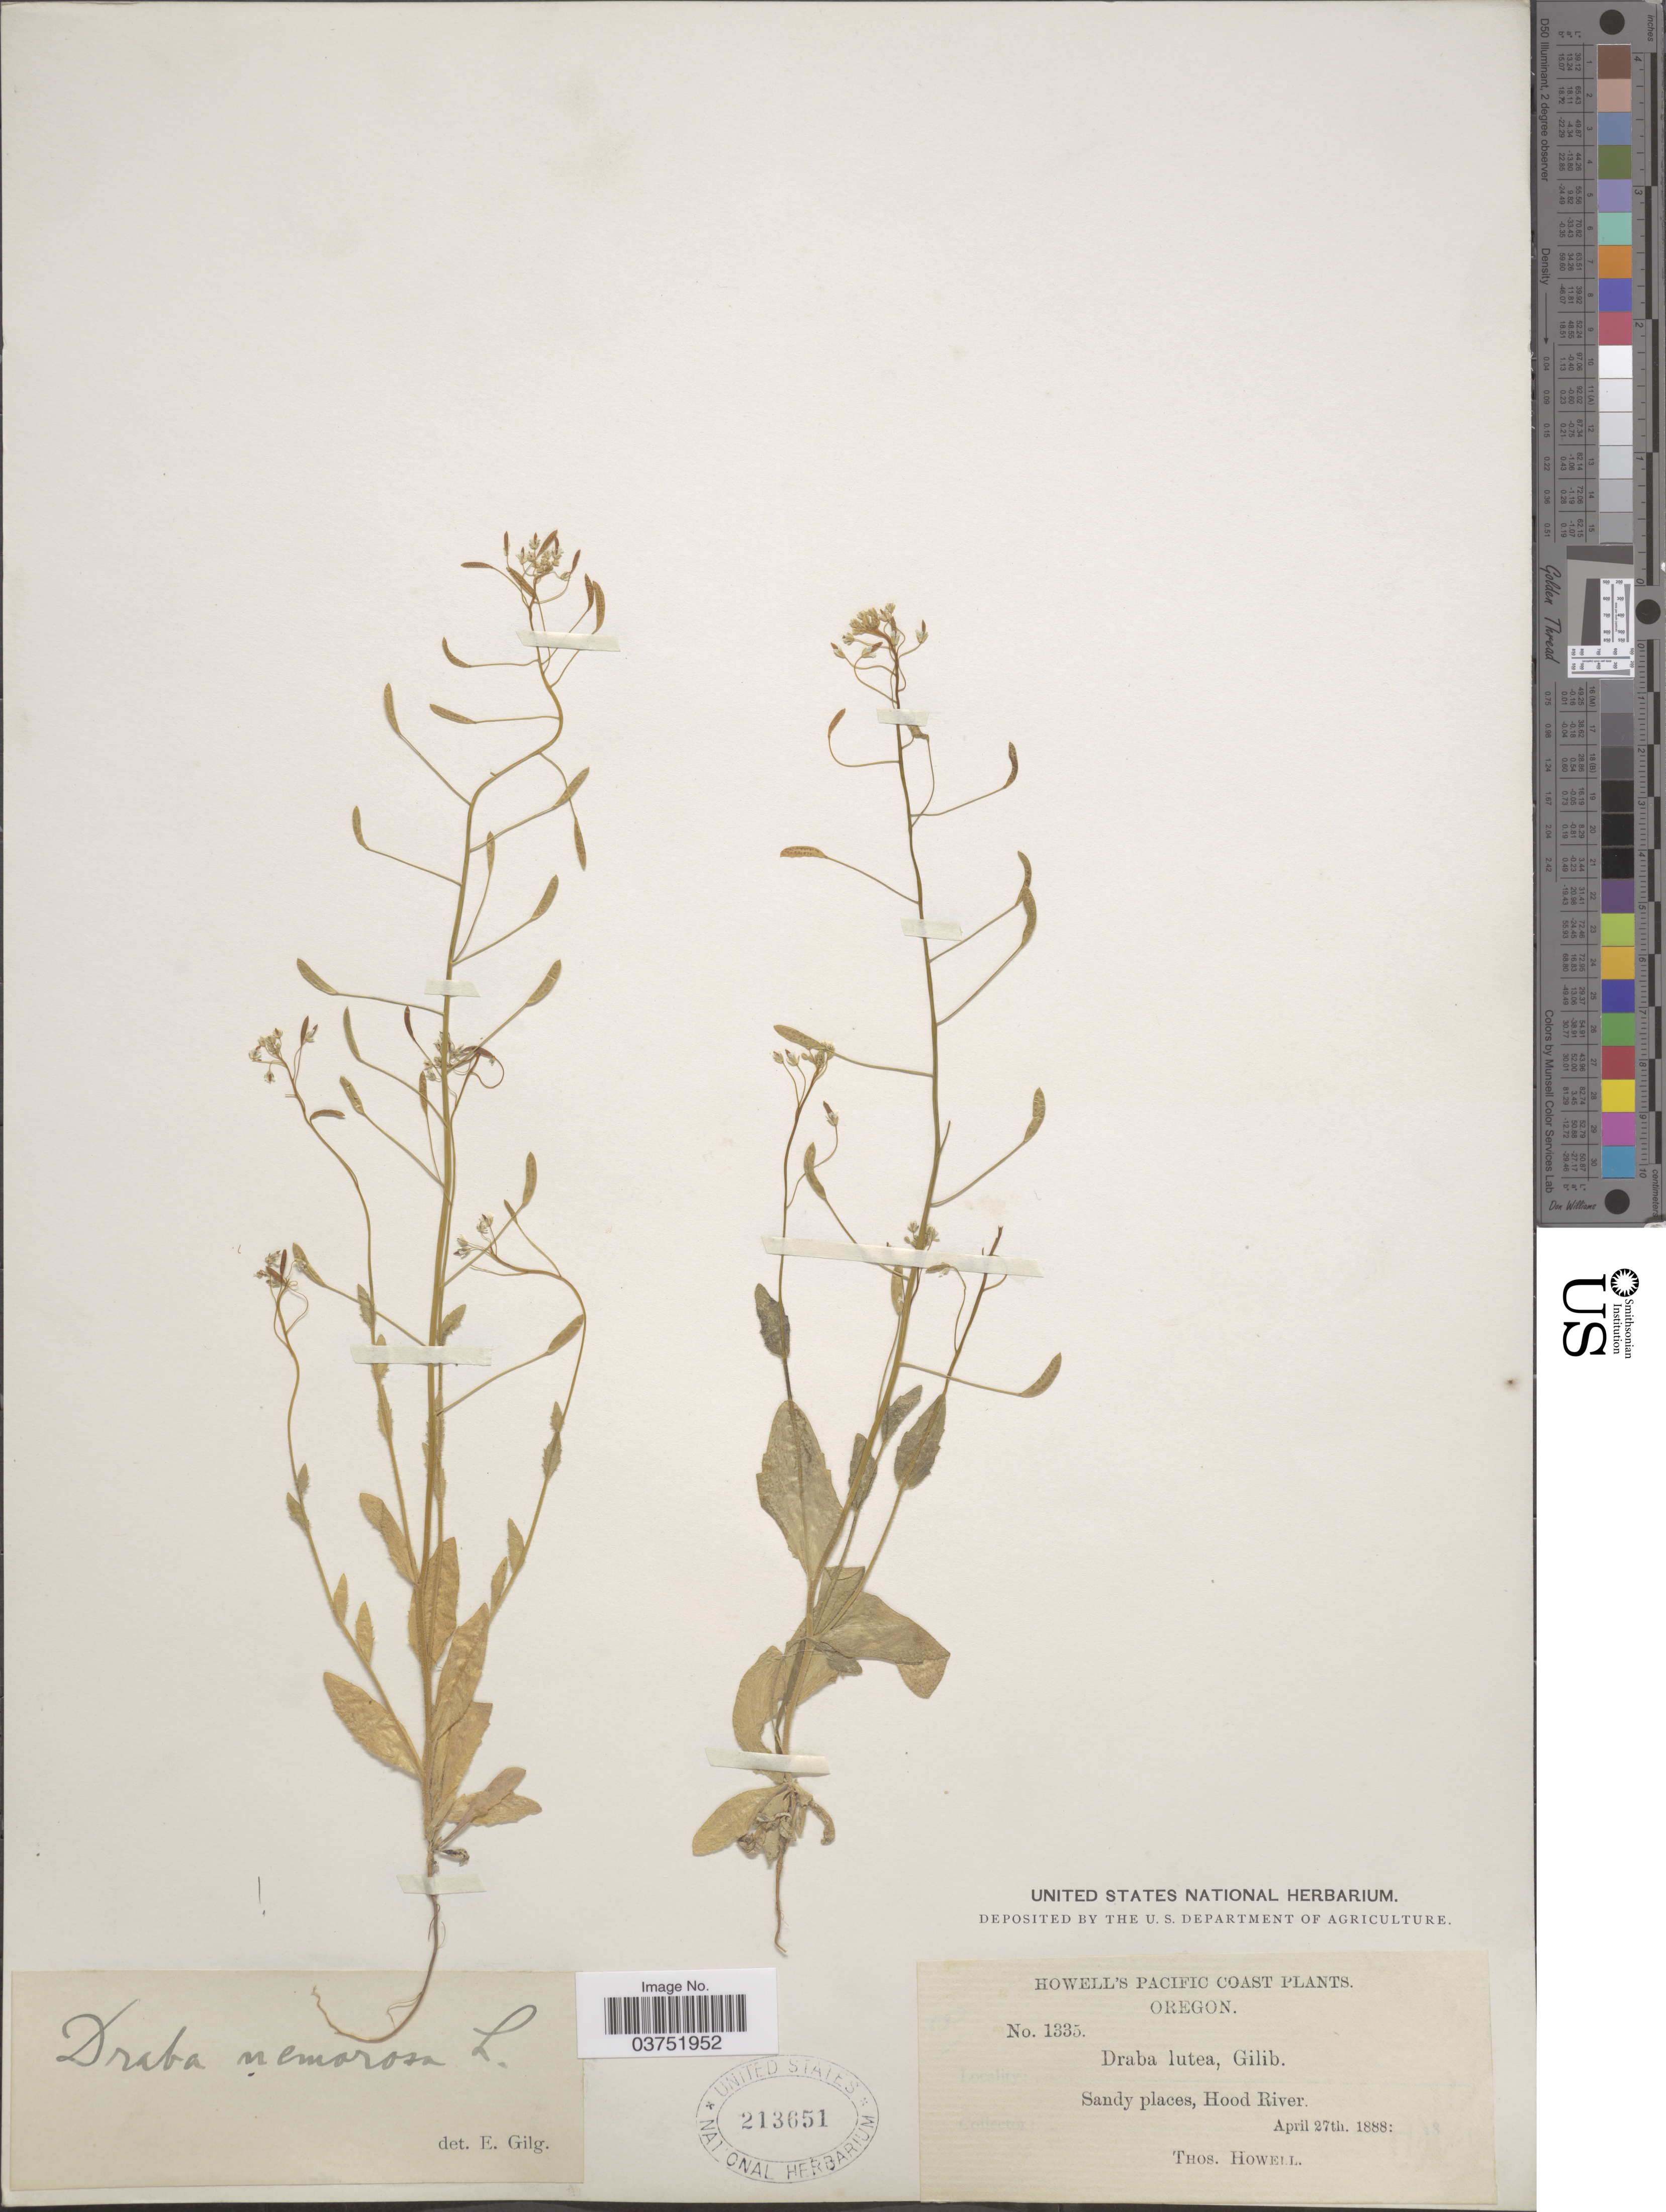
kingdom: Plantae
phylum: Tracheophyta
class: Magnoliopsida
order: Brassicales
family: Brassicaceae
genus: Draba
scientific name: Draba nemorosa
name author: L.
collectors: T. Howell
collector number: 1335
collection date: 1888-04-27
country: United States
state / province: Oregon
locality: Pacific Coast. Sandy places, Hood River.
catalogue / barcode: US 213651